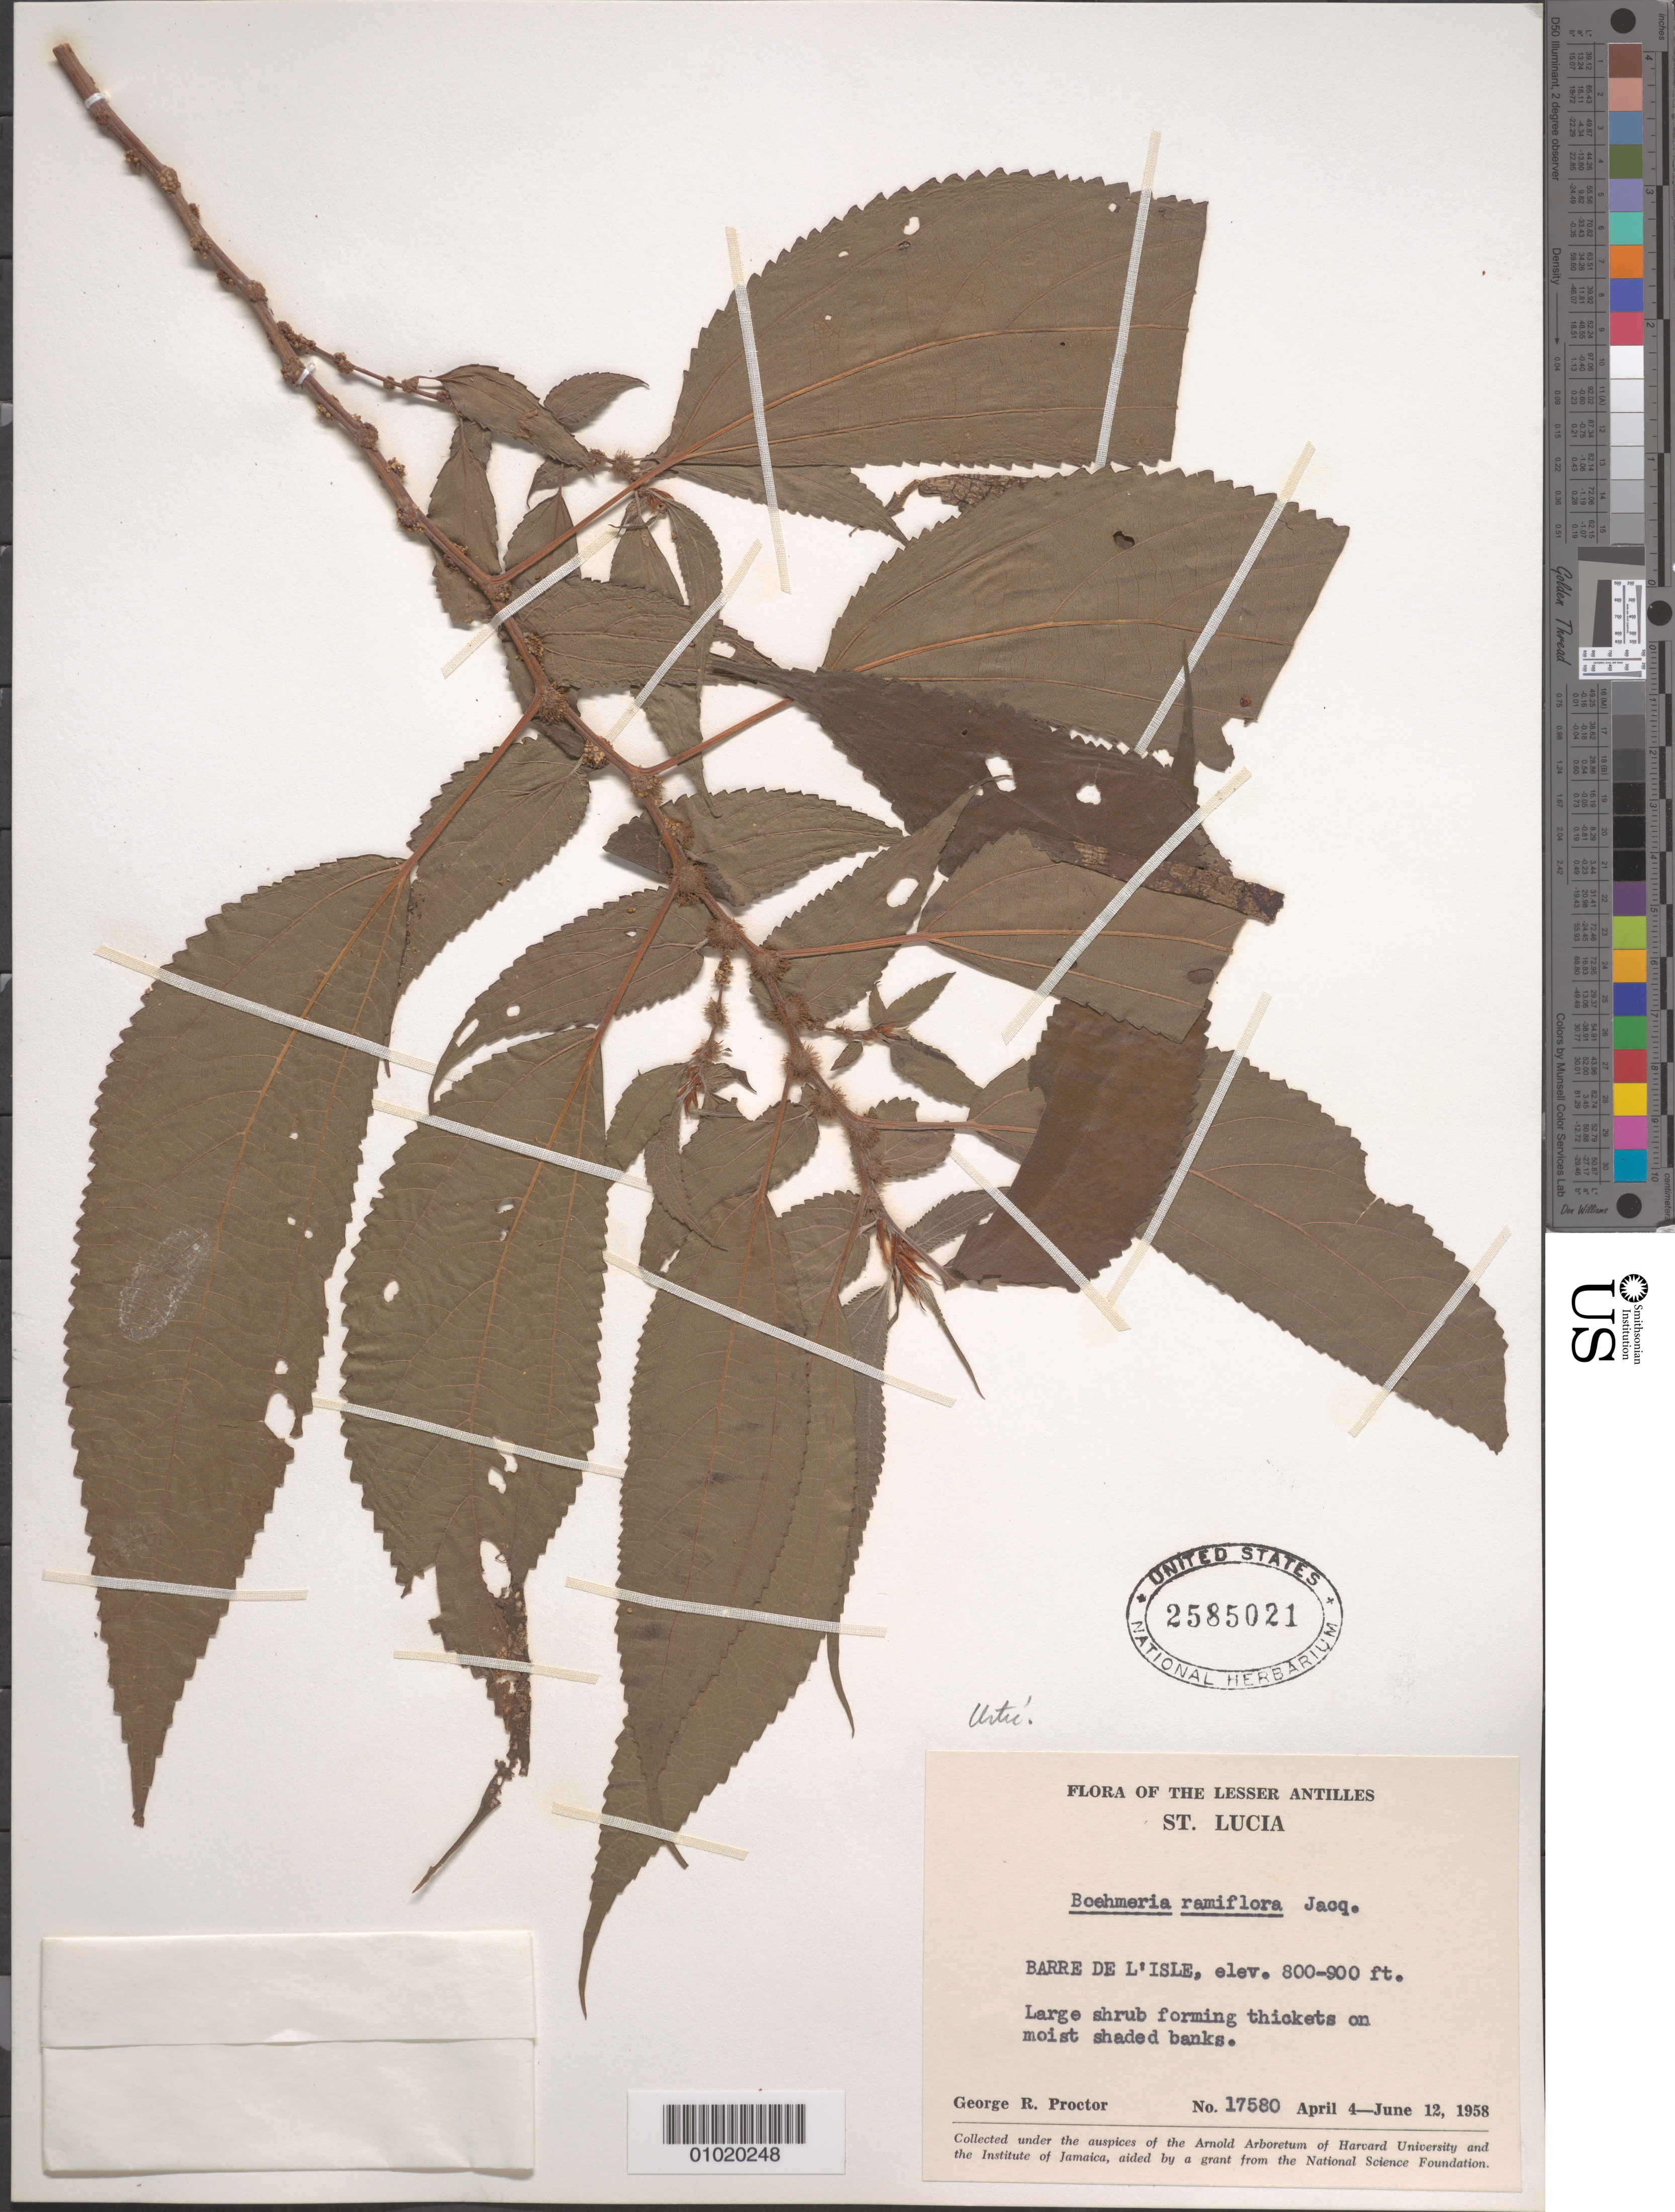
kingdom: Plantae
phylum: Tracheophyta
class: Magnoliopsida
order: Rosales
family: Urticaceae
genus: Boehmeria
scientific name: Boehmeria ramiflora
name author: Jacq.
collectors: G. R. Proctor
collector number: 17580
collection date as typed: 04 Apr 1958 to 08 Jun 1958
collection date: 1958-04-04/1958-06-08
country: St. Lucia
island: St. Lucia I.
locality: Barre de L'Isle.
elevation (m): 244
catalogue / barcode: US 2585021